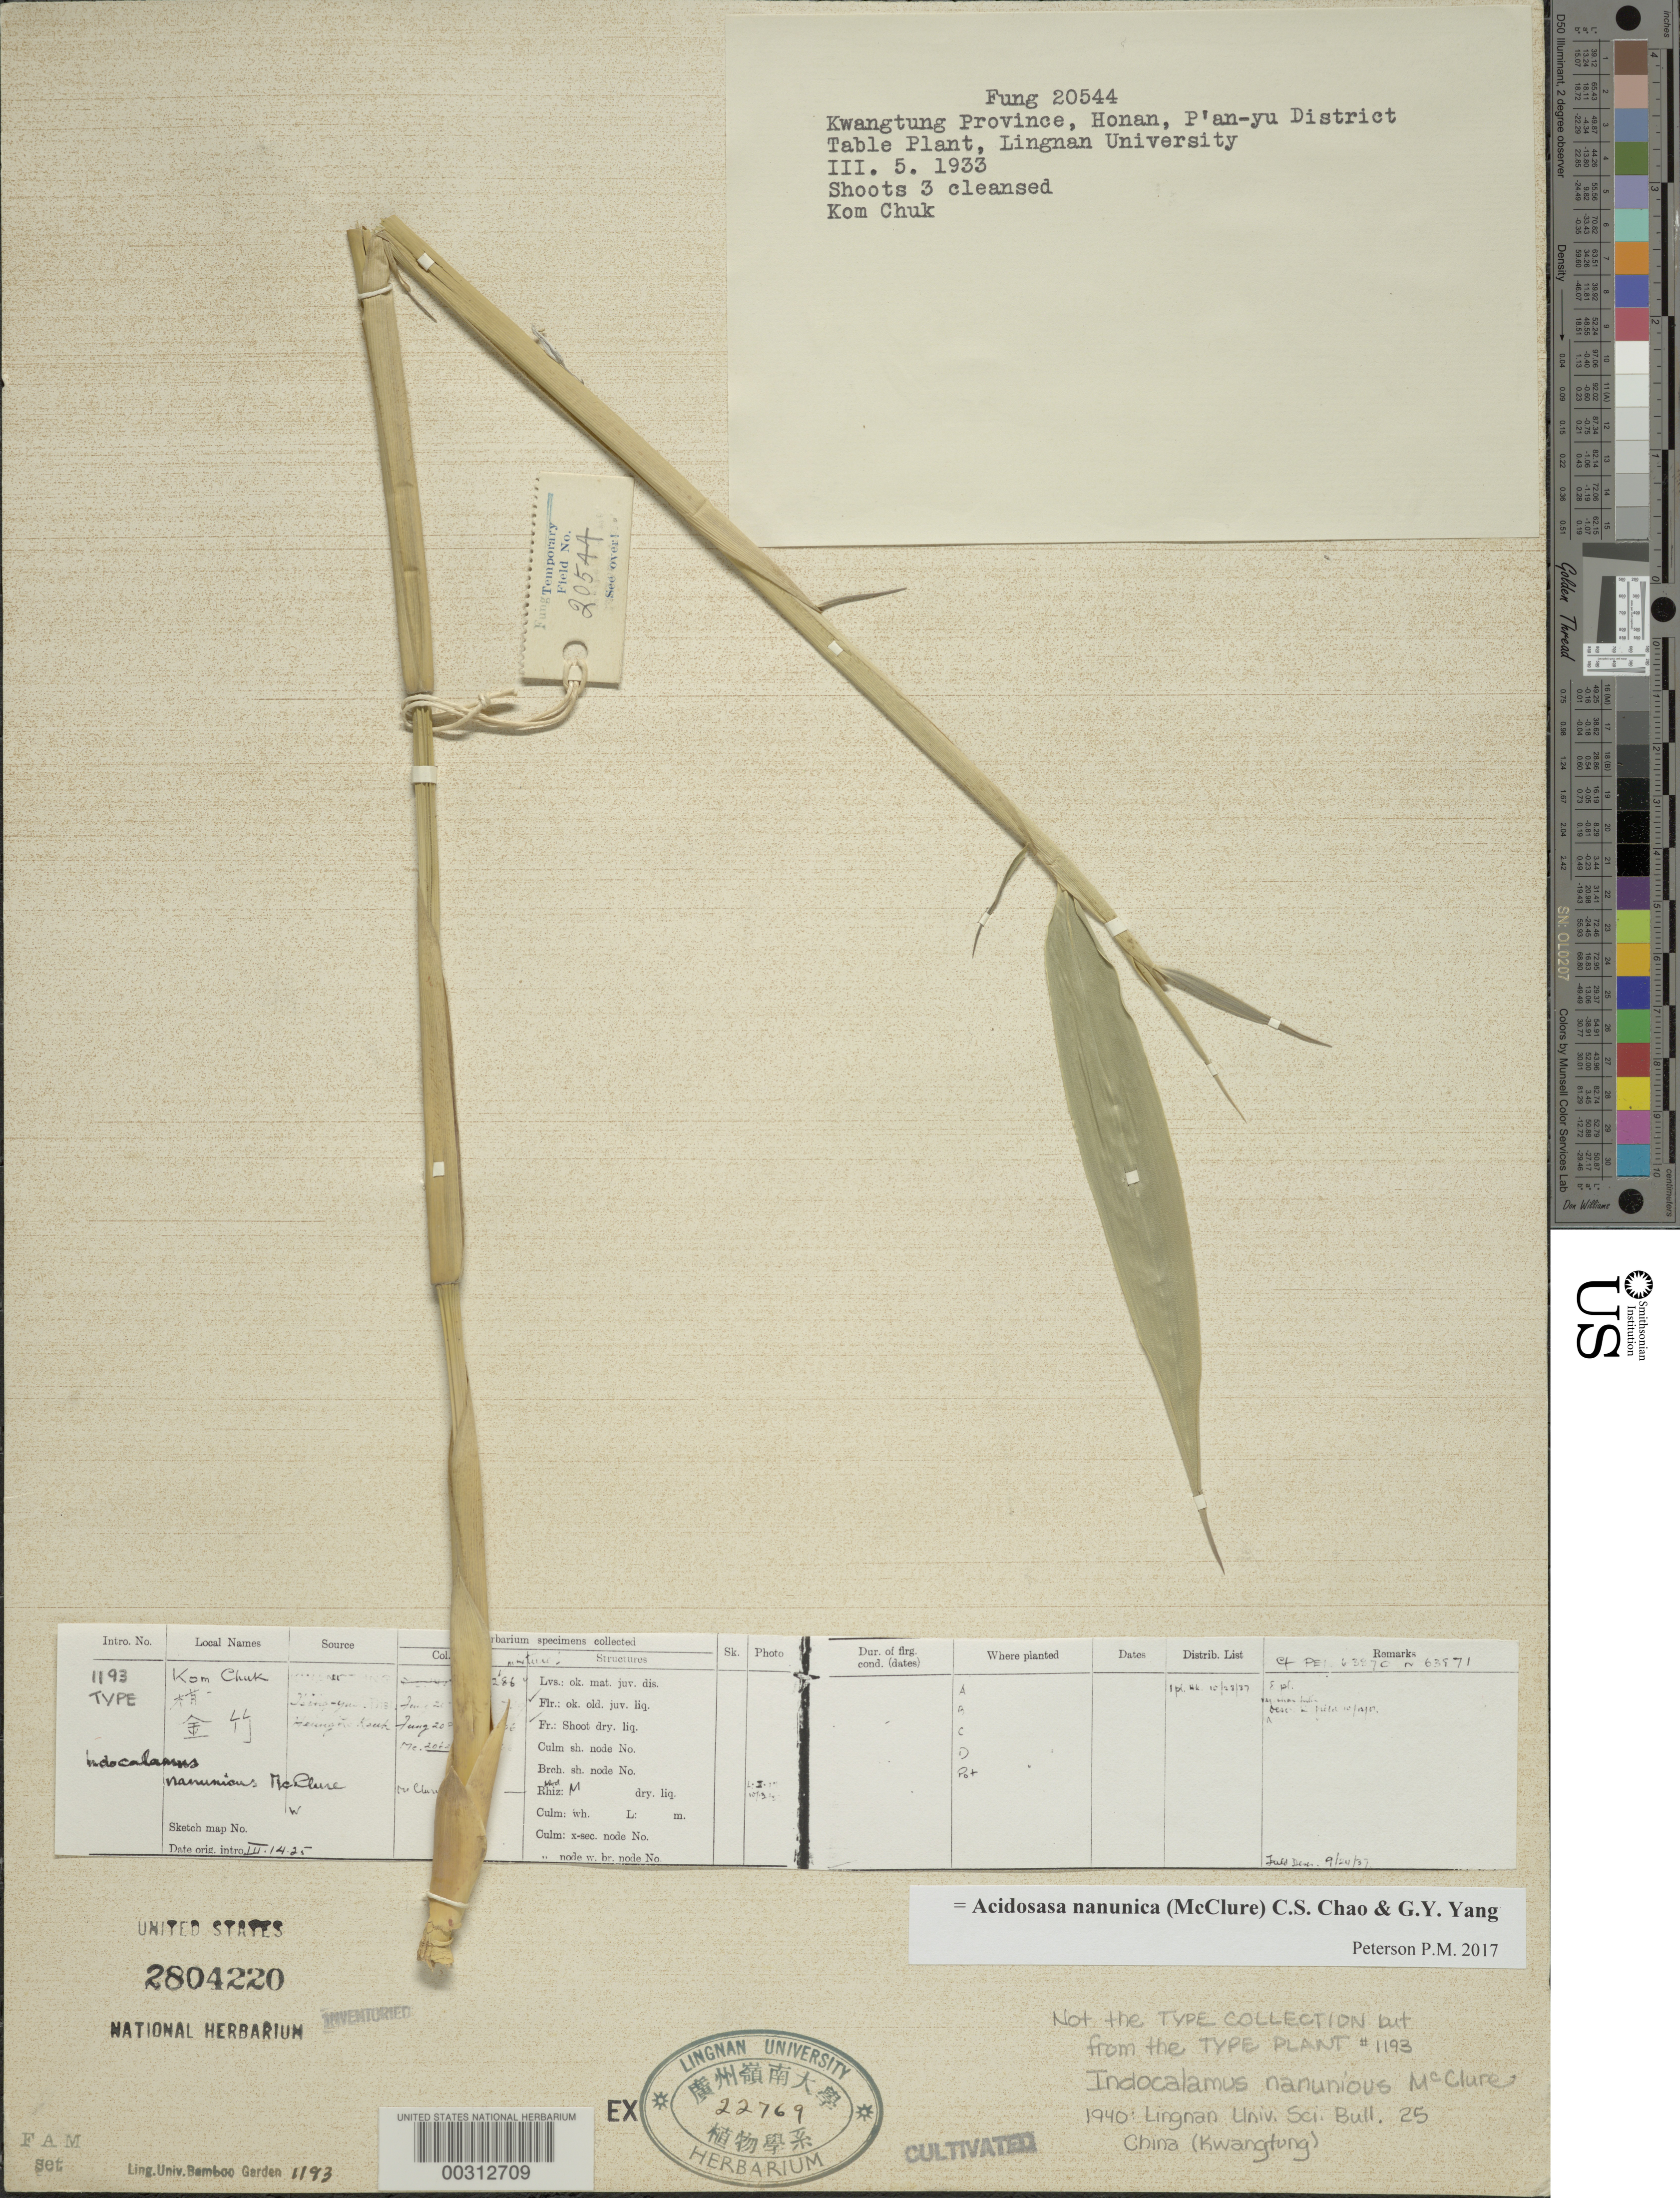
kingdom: Plantae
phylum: Tracheophyta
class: Liliopsida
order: Poales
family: Poaceae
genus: Acidosasa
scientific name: Acidosasa nanunica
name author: (McClure) C.S. Chao & Yang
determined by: Poaceae Reorganization Project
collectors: H. L. Fung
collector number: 20544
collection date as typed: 05 Mar 1933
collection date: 1933-03-05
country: China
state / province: Guangdong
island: Honam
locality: P'an-yu, lingnan univ. b.g.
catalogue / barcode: US 2804220